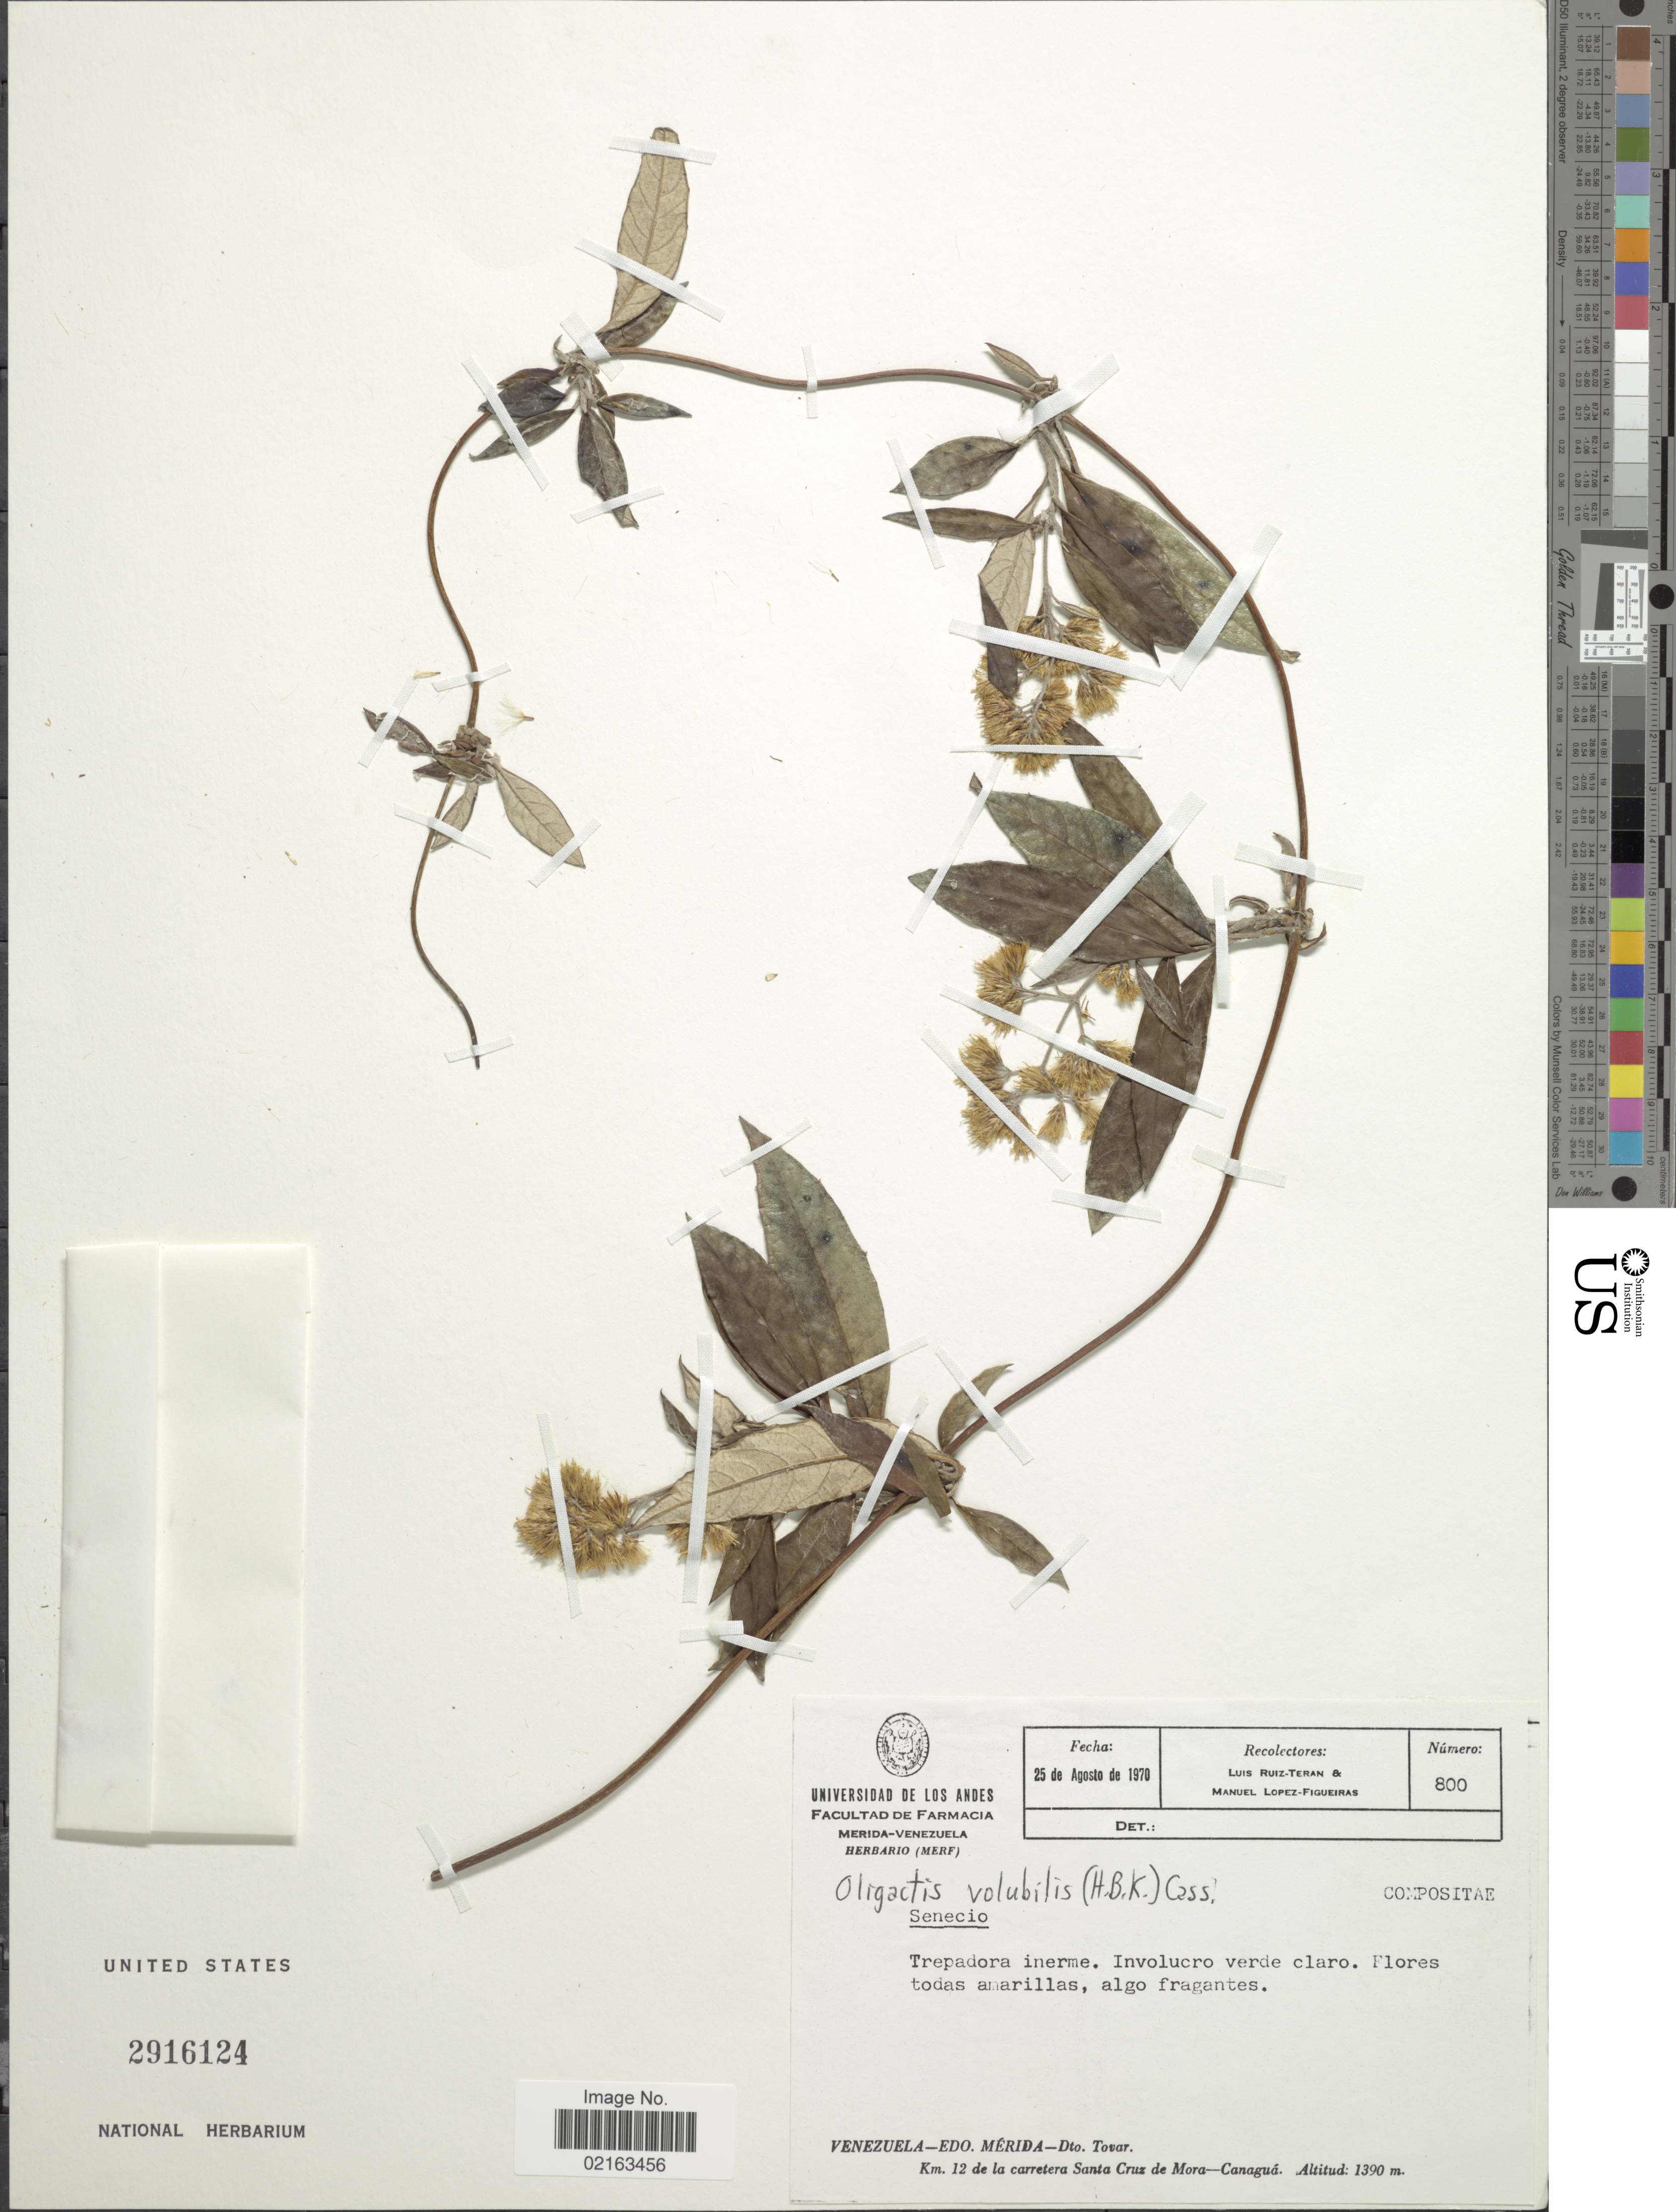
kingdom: Plantae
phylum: Tracheophyta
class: Magnoliopsida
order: Asterales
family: Asteraceae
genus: Oligactis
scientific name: Oligactis volubilis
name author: (Kunth) Cass.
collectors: L. Teran & M. López Figueiras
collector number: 800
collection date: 1970-08-25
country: Venezuela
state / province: Mérida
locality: Venezuela - Edo. Mérida - Dto. Tovar. Km. 12 de la carretera Santa Cruz de Mora-Canaguá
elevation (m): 1390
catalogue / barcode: US 2916124